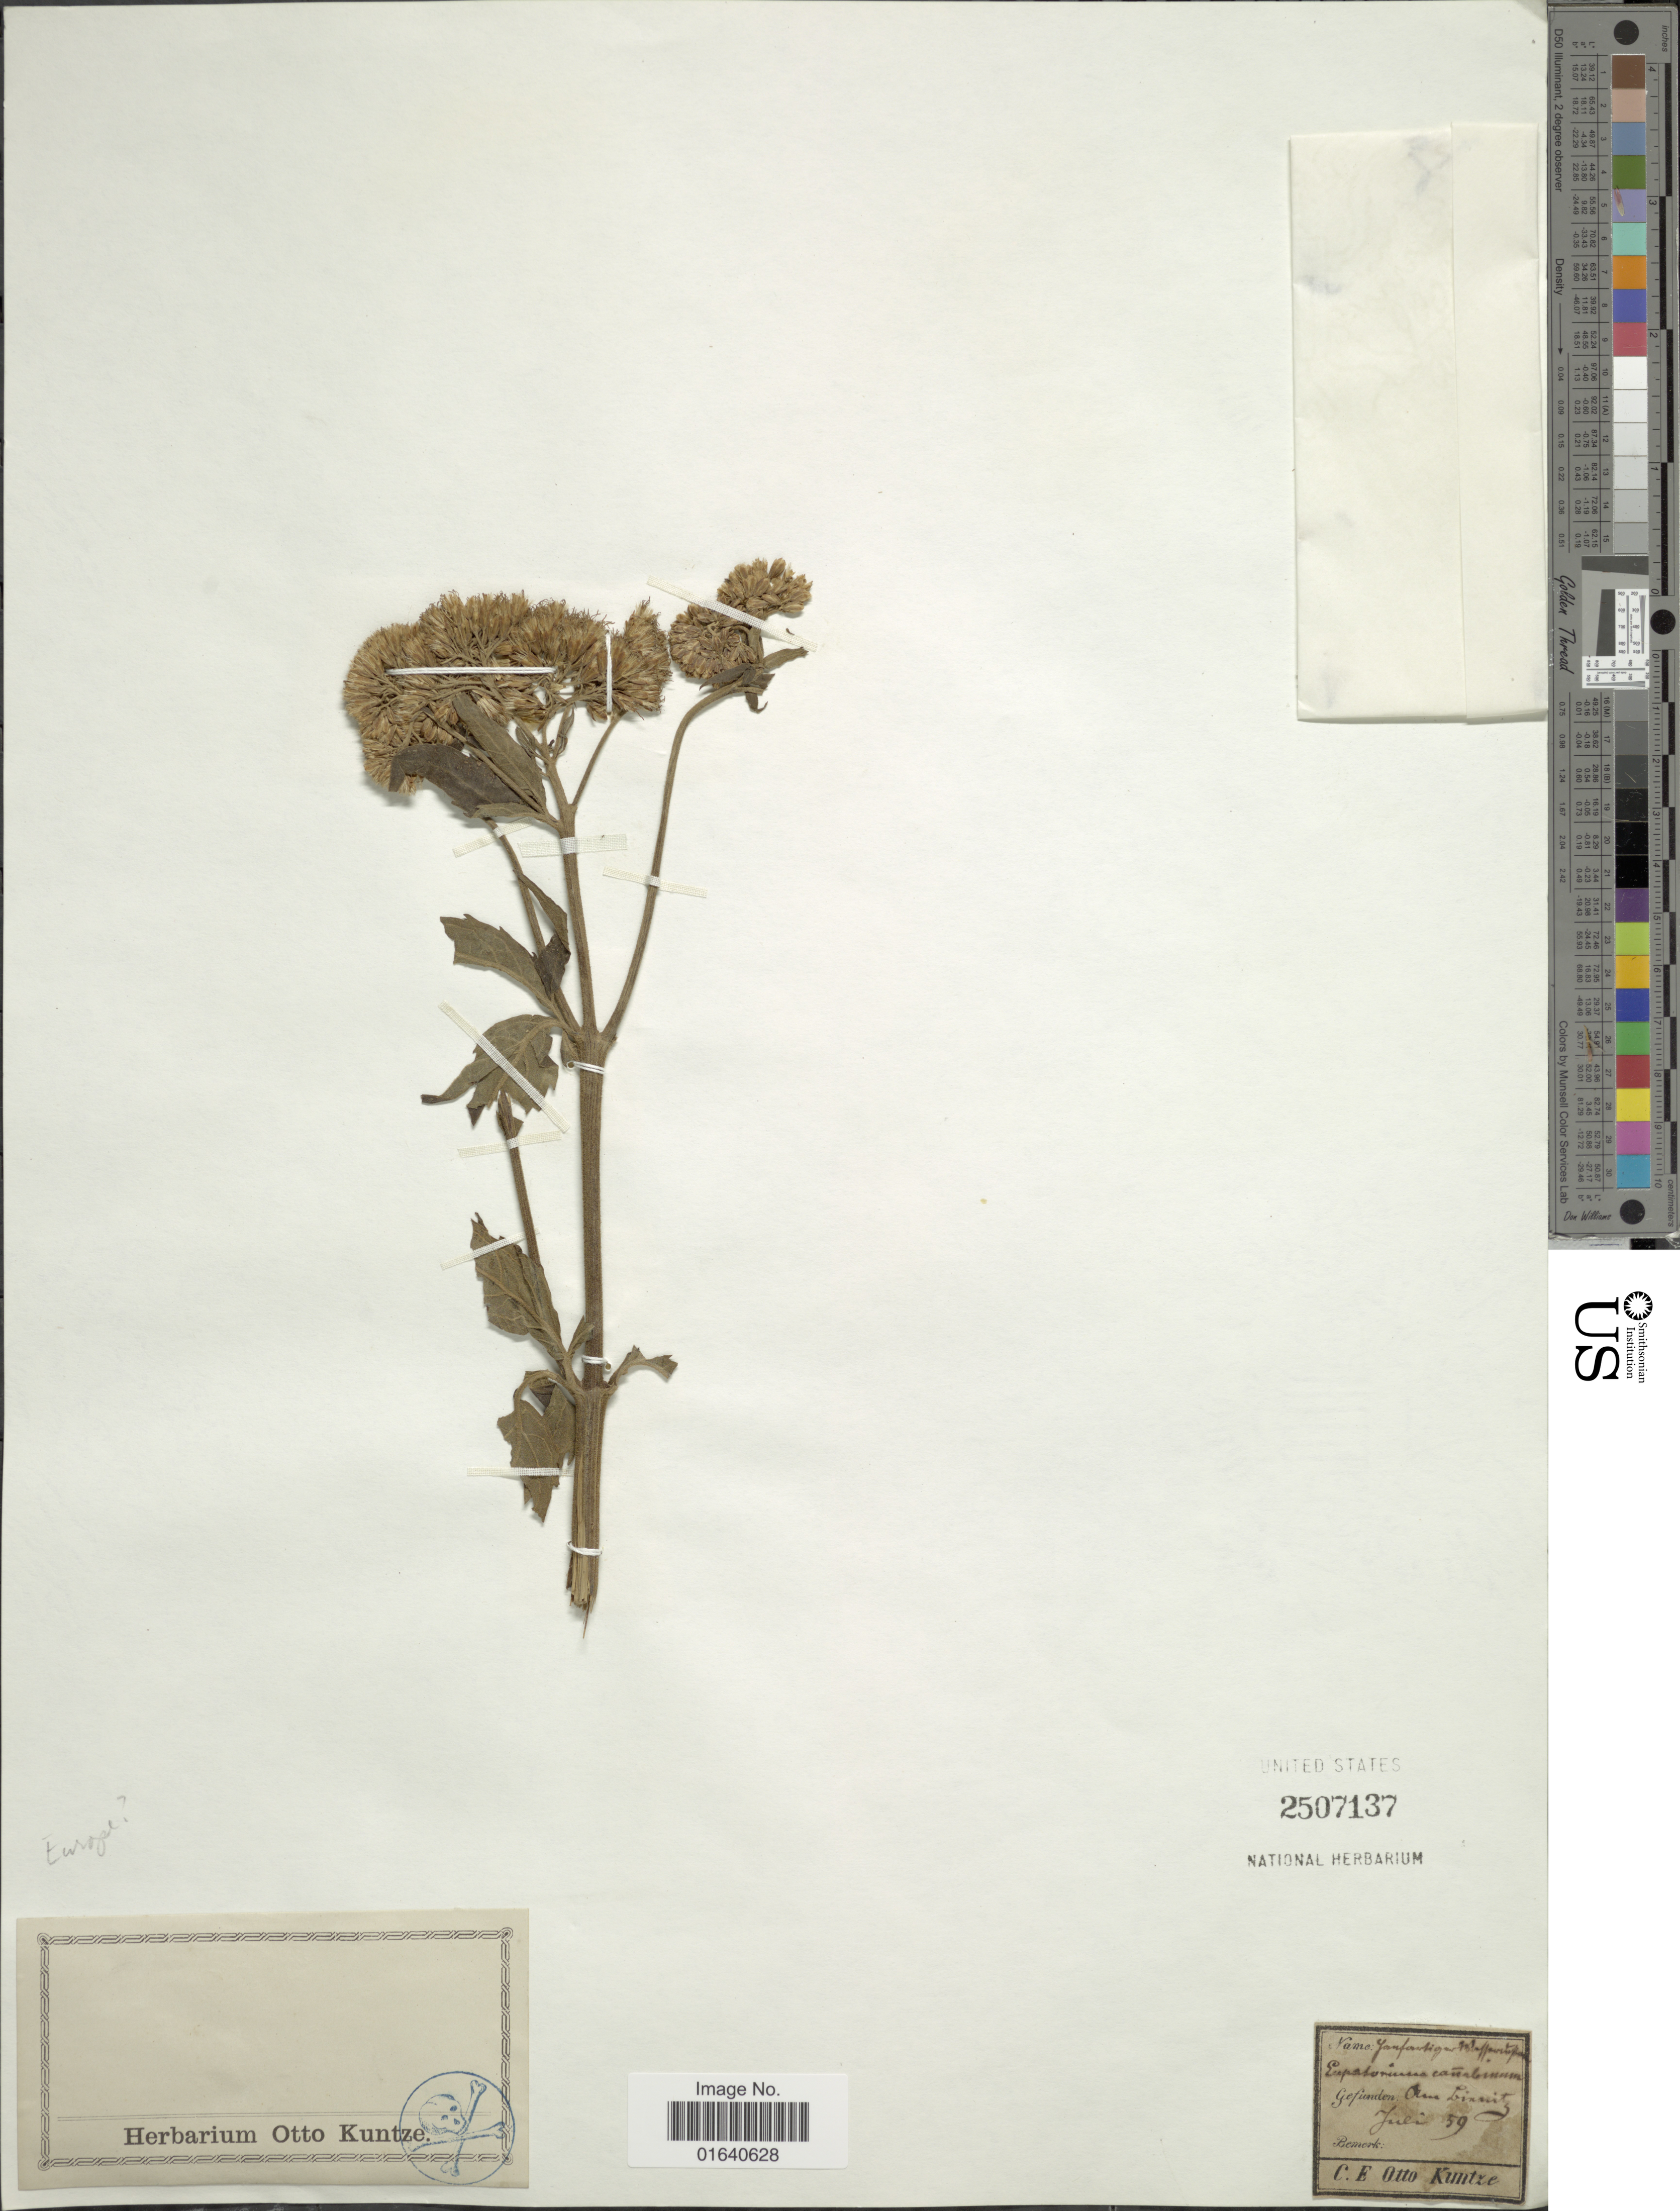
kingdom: Plantae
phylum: Tracheophyta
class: Magnoliopsida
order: Asterales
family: Asteraceae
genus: Eupatorium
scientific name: Eupatorium cannabinum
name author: L.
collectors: C.E.O. Kuntze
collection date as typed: Transcribed d/m/y: /7/59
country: Germany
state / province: Nordrhein-Westfalen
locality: Linnich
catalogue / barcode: US 2507137